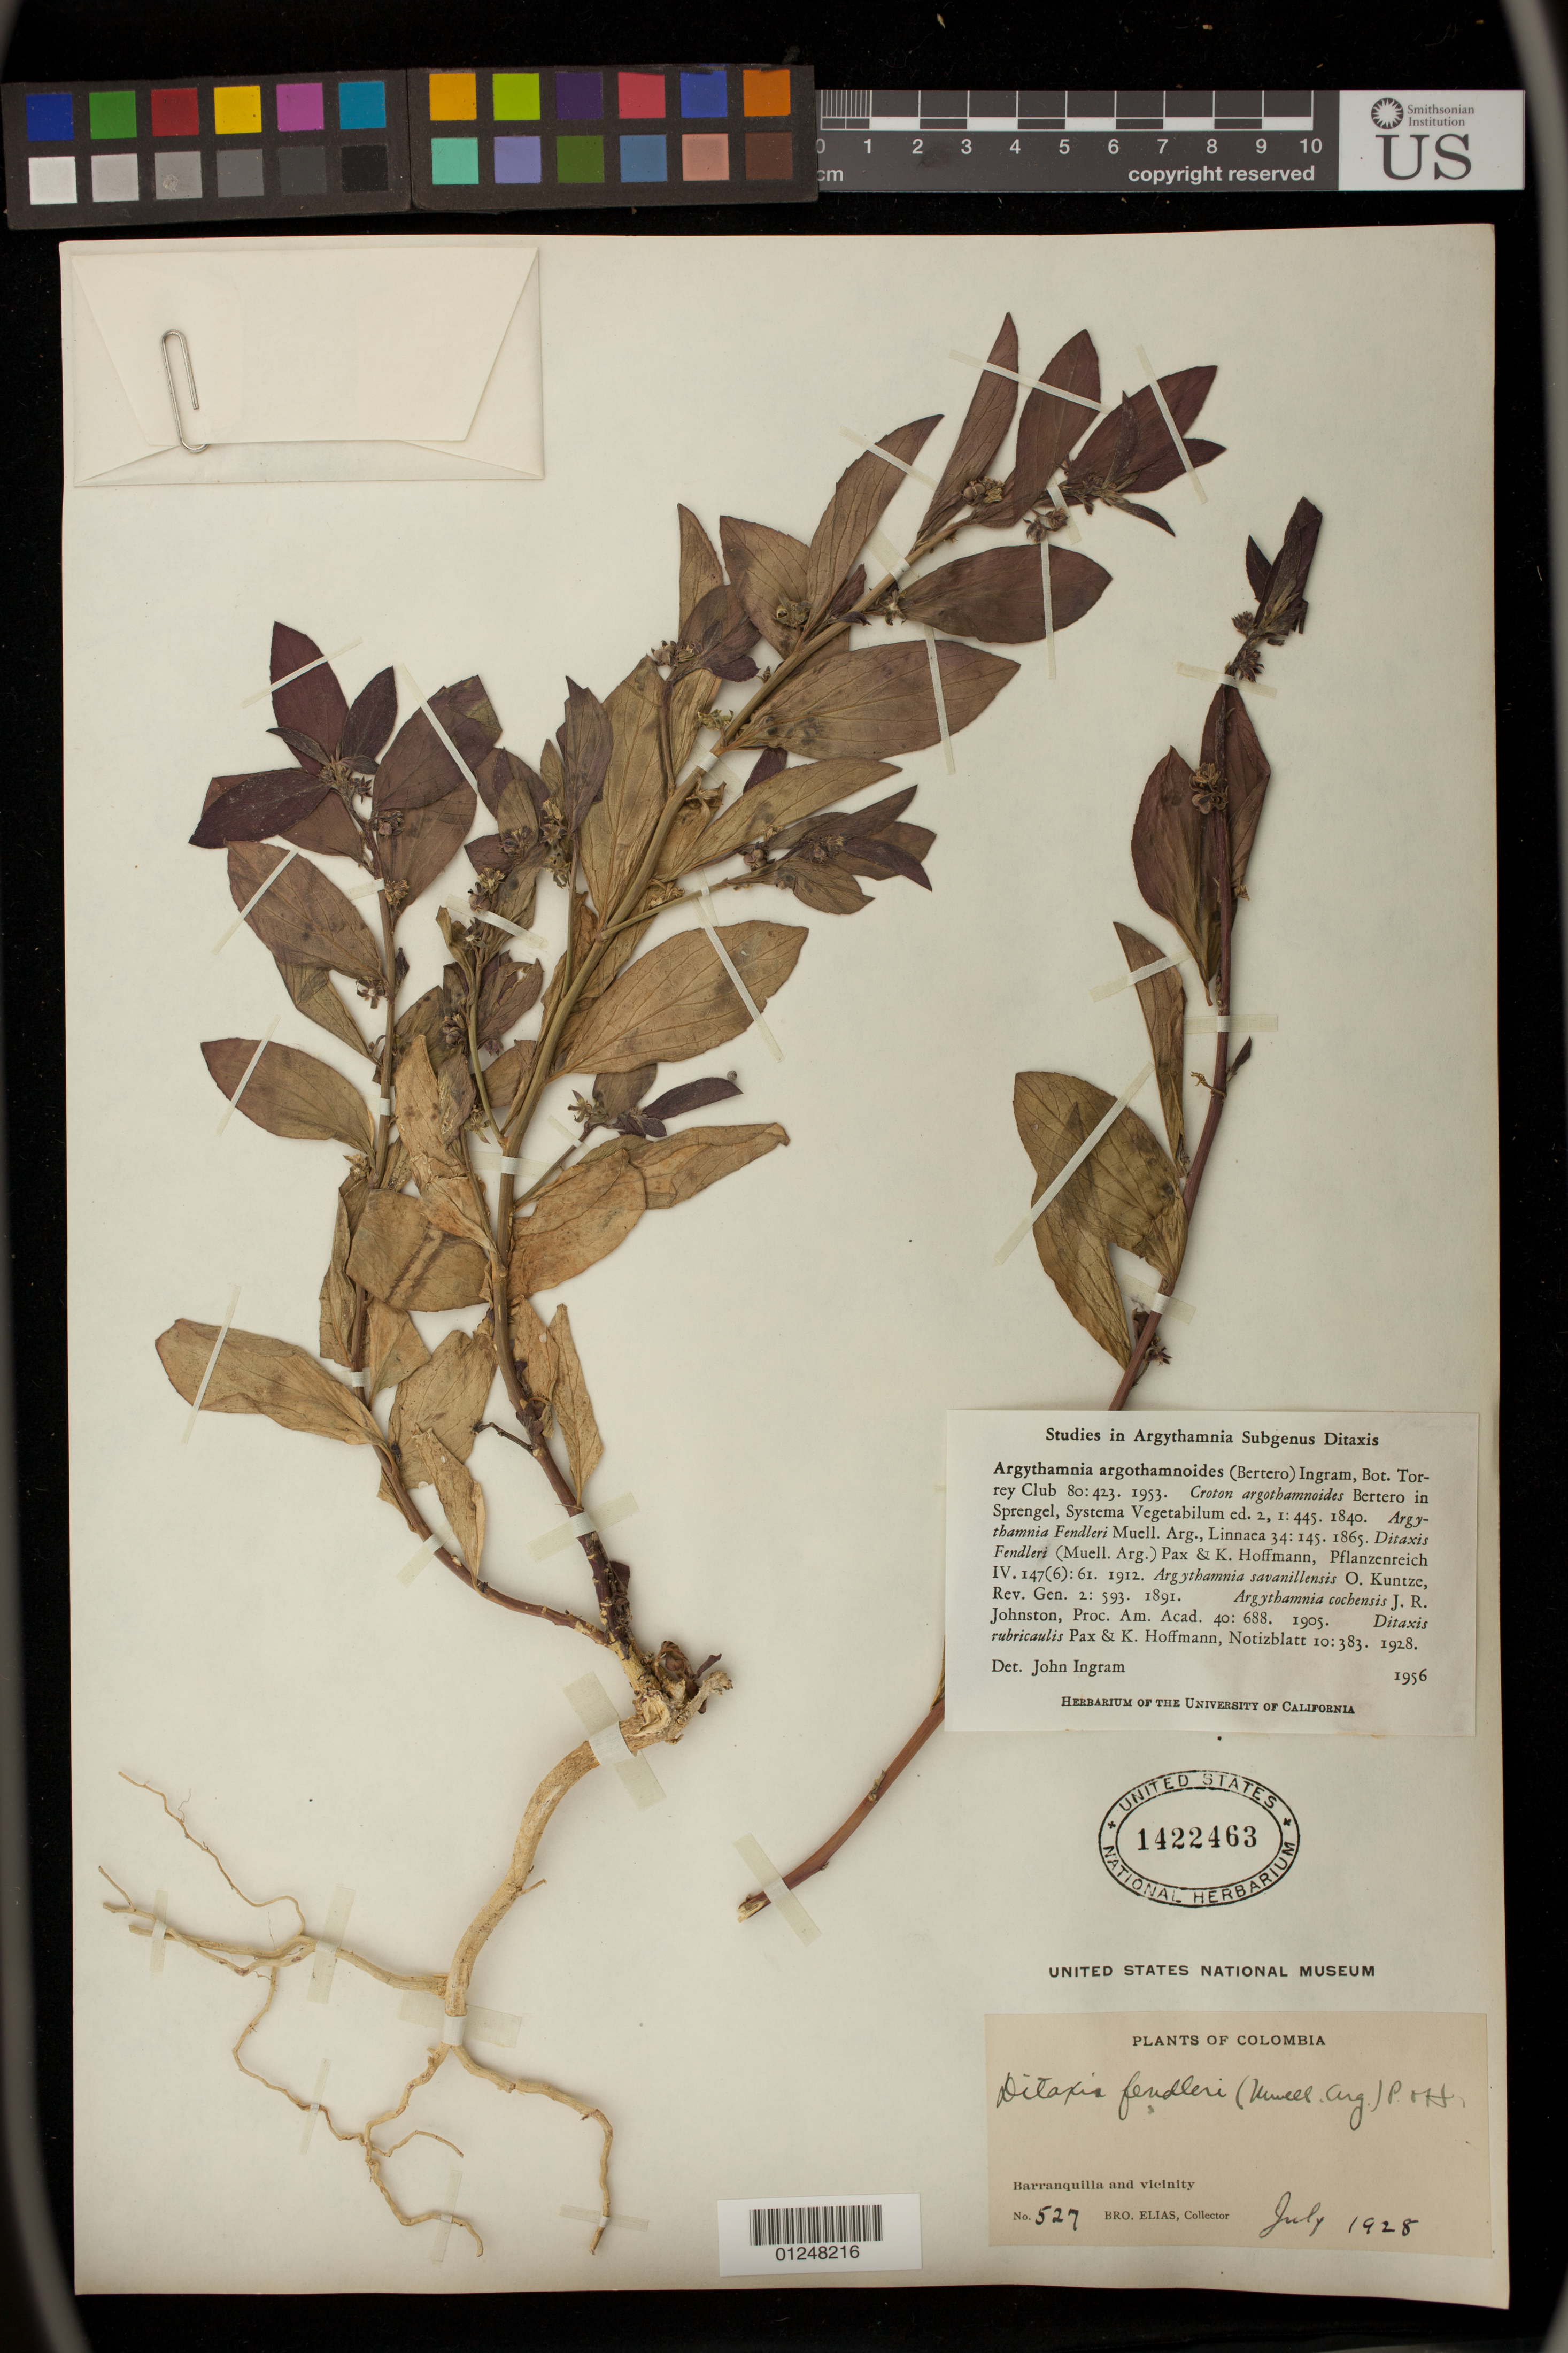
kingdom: Plantae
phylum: Tracheophyta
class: Magnoliopsida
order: Malpighiales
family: Euphorbiaceae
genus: Argythamnia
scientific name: Argythamnia argothamnoides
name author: (Bertero & Spreng.) J.W. Ingram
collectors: Bro. Elias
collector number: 527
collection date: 1928-07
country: Colombia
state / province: Atlántico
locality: Barranquilla and vicinity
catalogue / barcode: US 1422463